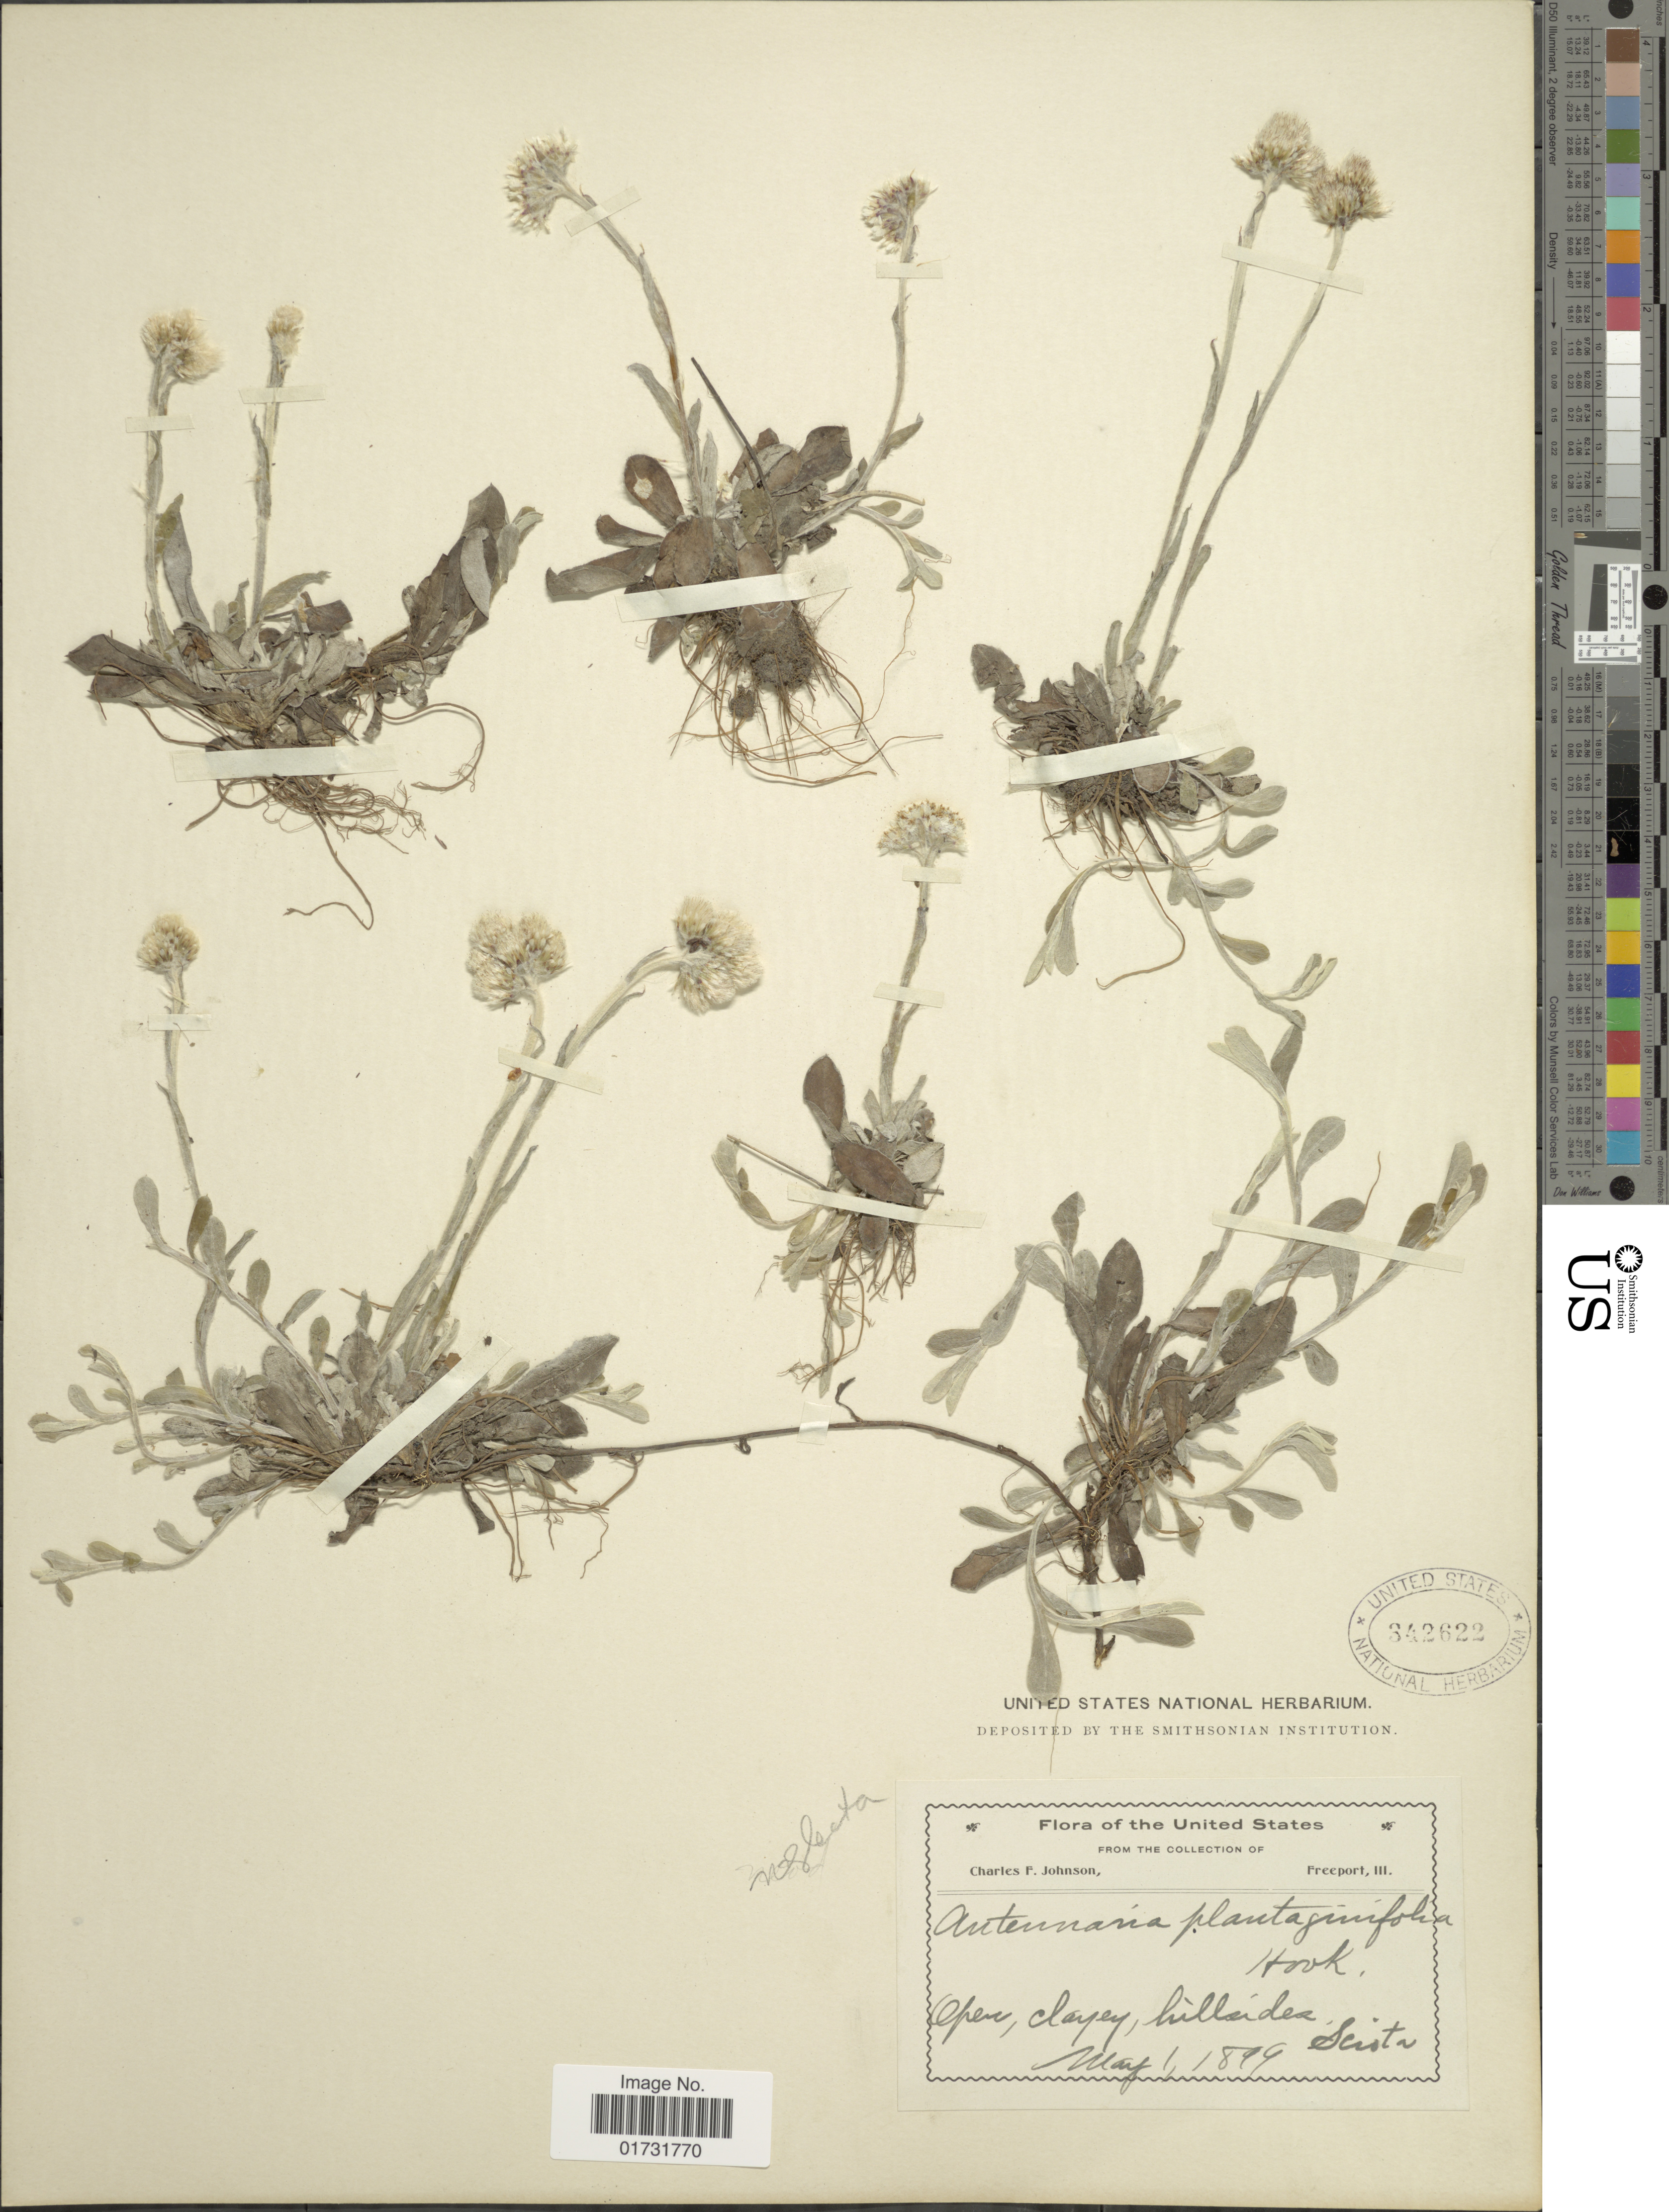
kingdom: Plantae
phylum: Tracheophyta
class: Magnoliopsida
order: Asterales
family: Asteraceae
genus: Antennaria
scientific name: Antennaria neglecta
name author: Greene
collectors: C. F. Johnson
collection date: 1899-05-01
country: United States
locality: Scista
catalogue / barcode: US 342622